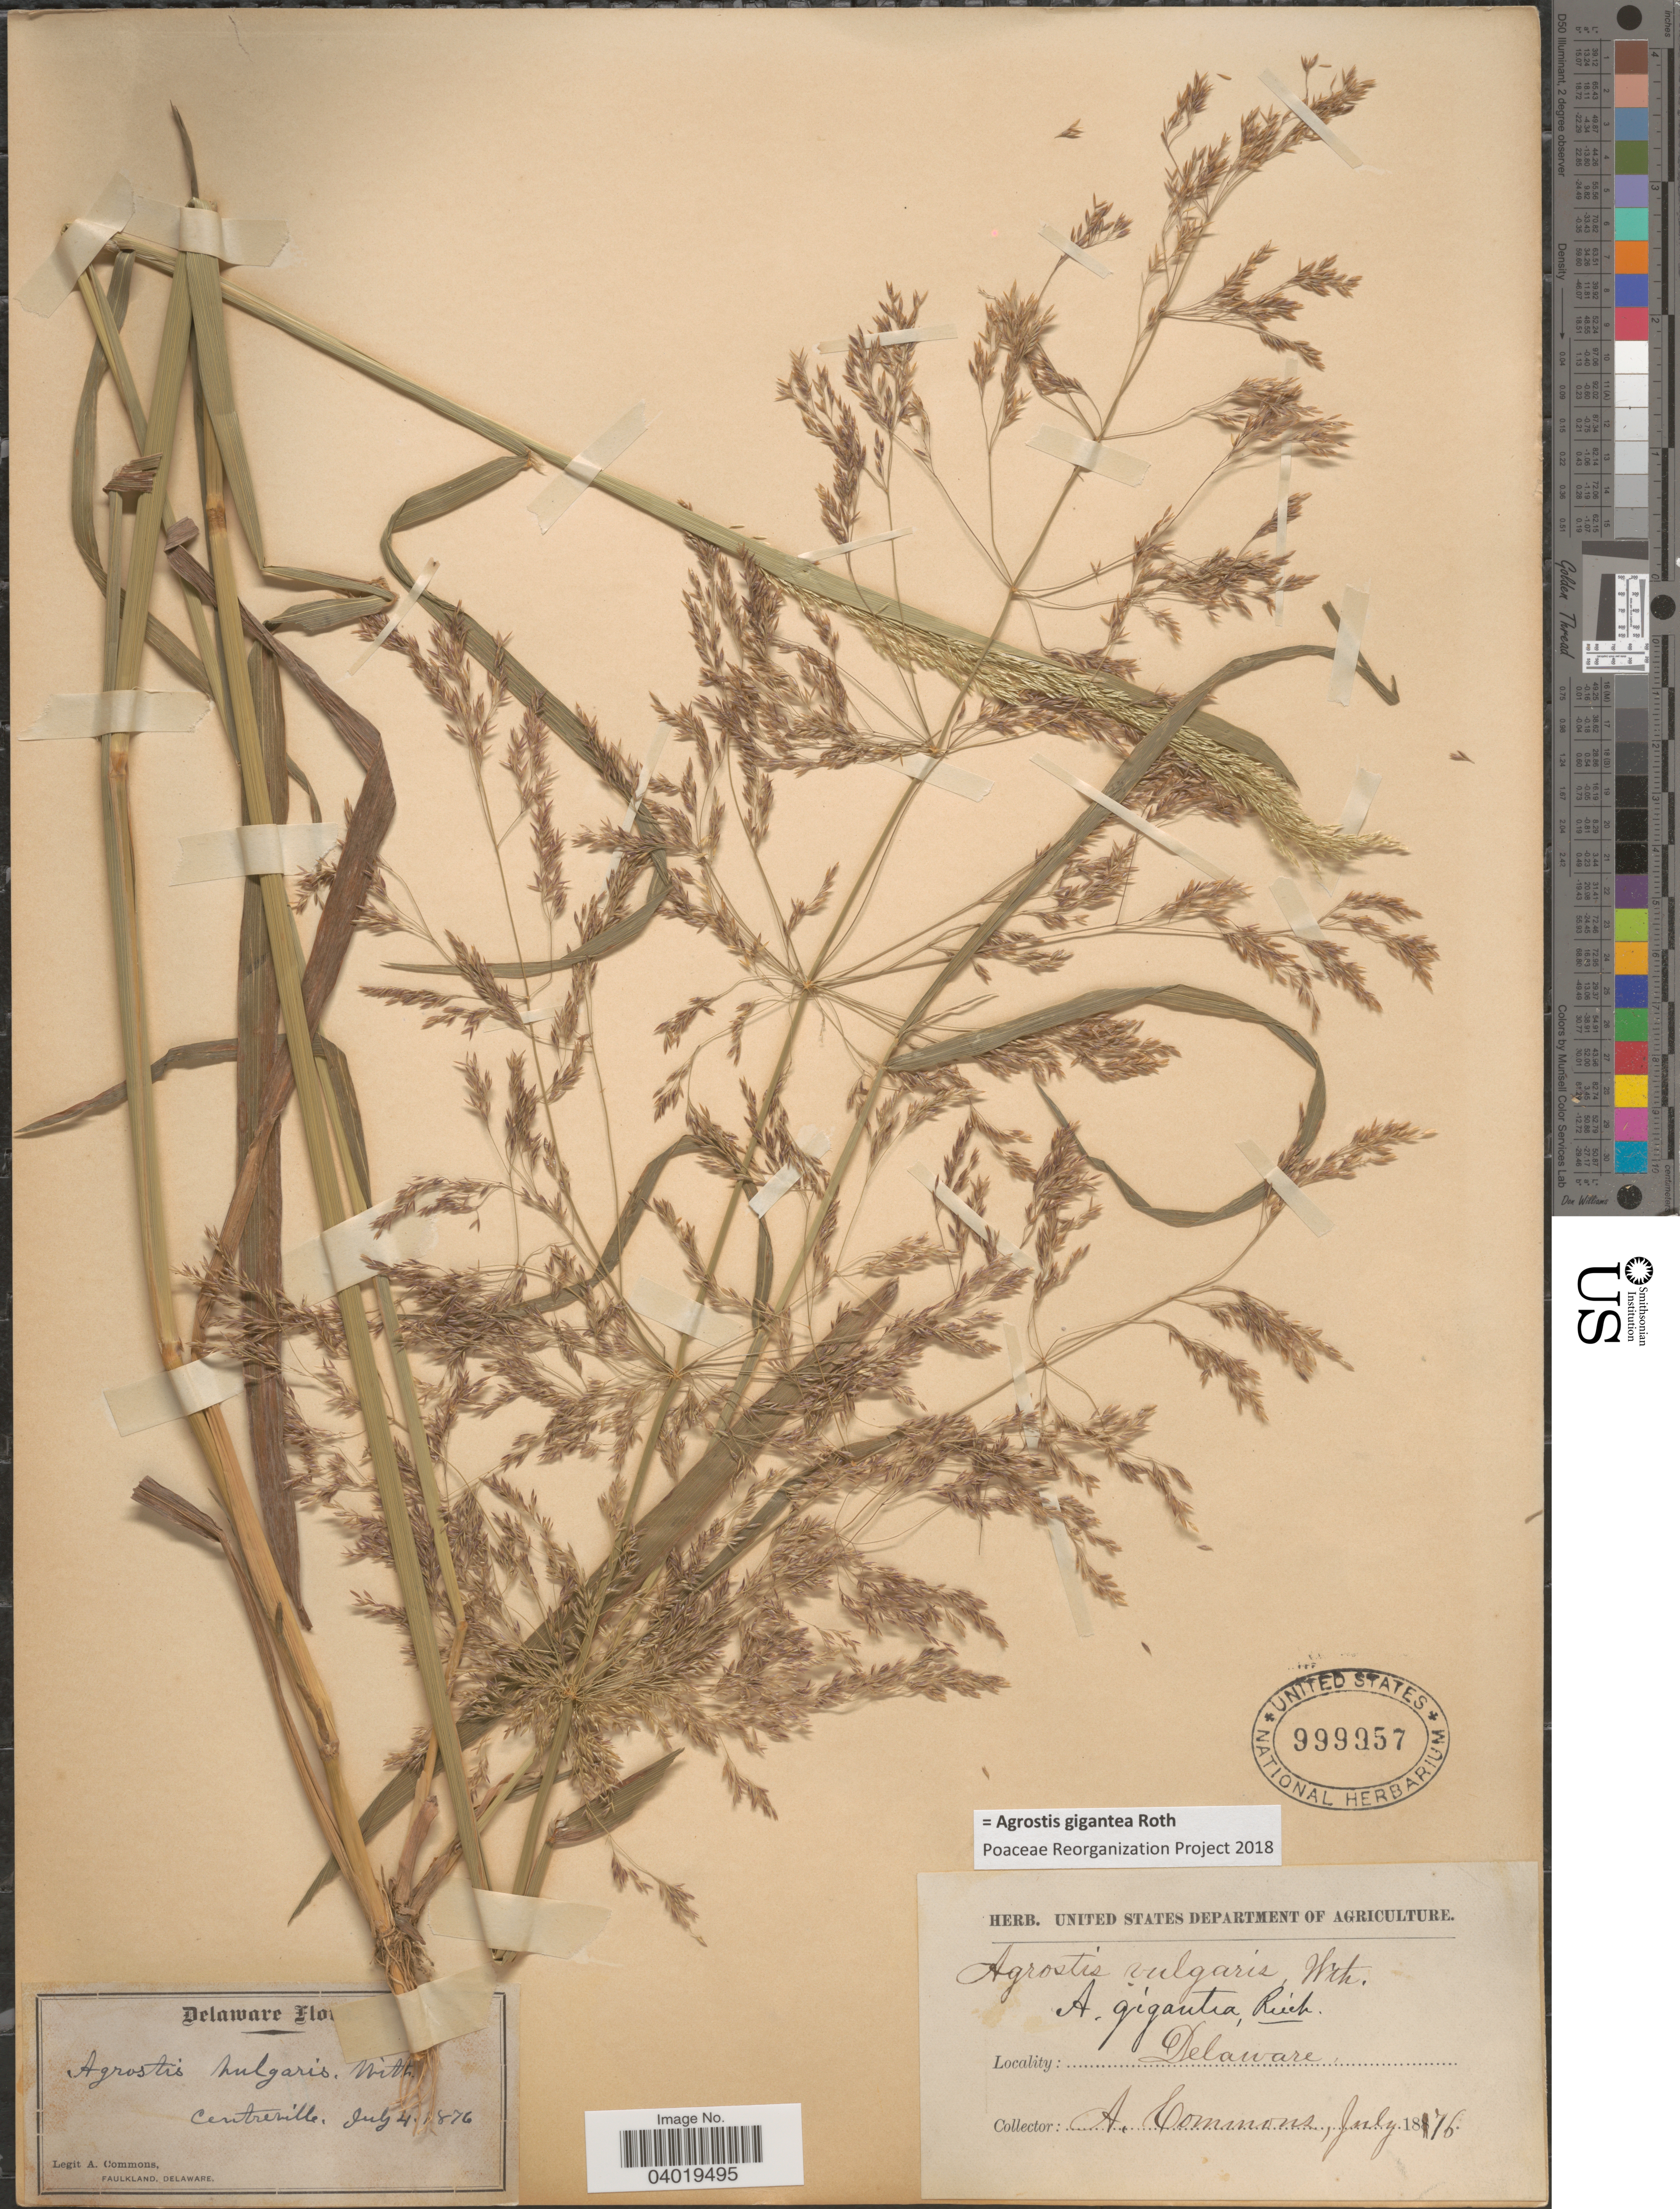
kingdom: Plantae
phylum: Tracheophyta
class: Liliopsida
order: Poales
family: Poaceae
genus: Agrostis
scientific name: Agrostis gigantea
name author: Roth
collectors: A. Commons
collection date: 1876-07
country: United States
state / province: Delaware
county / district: New Castle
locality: Centreville.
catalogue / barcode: US 999957